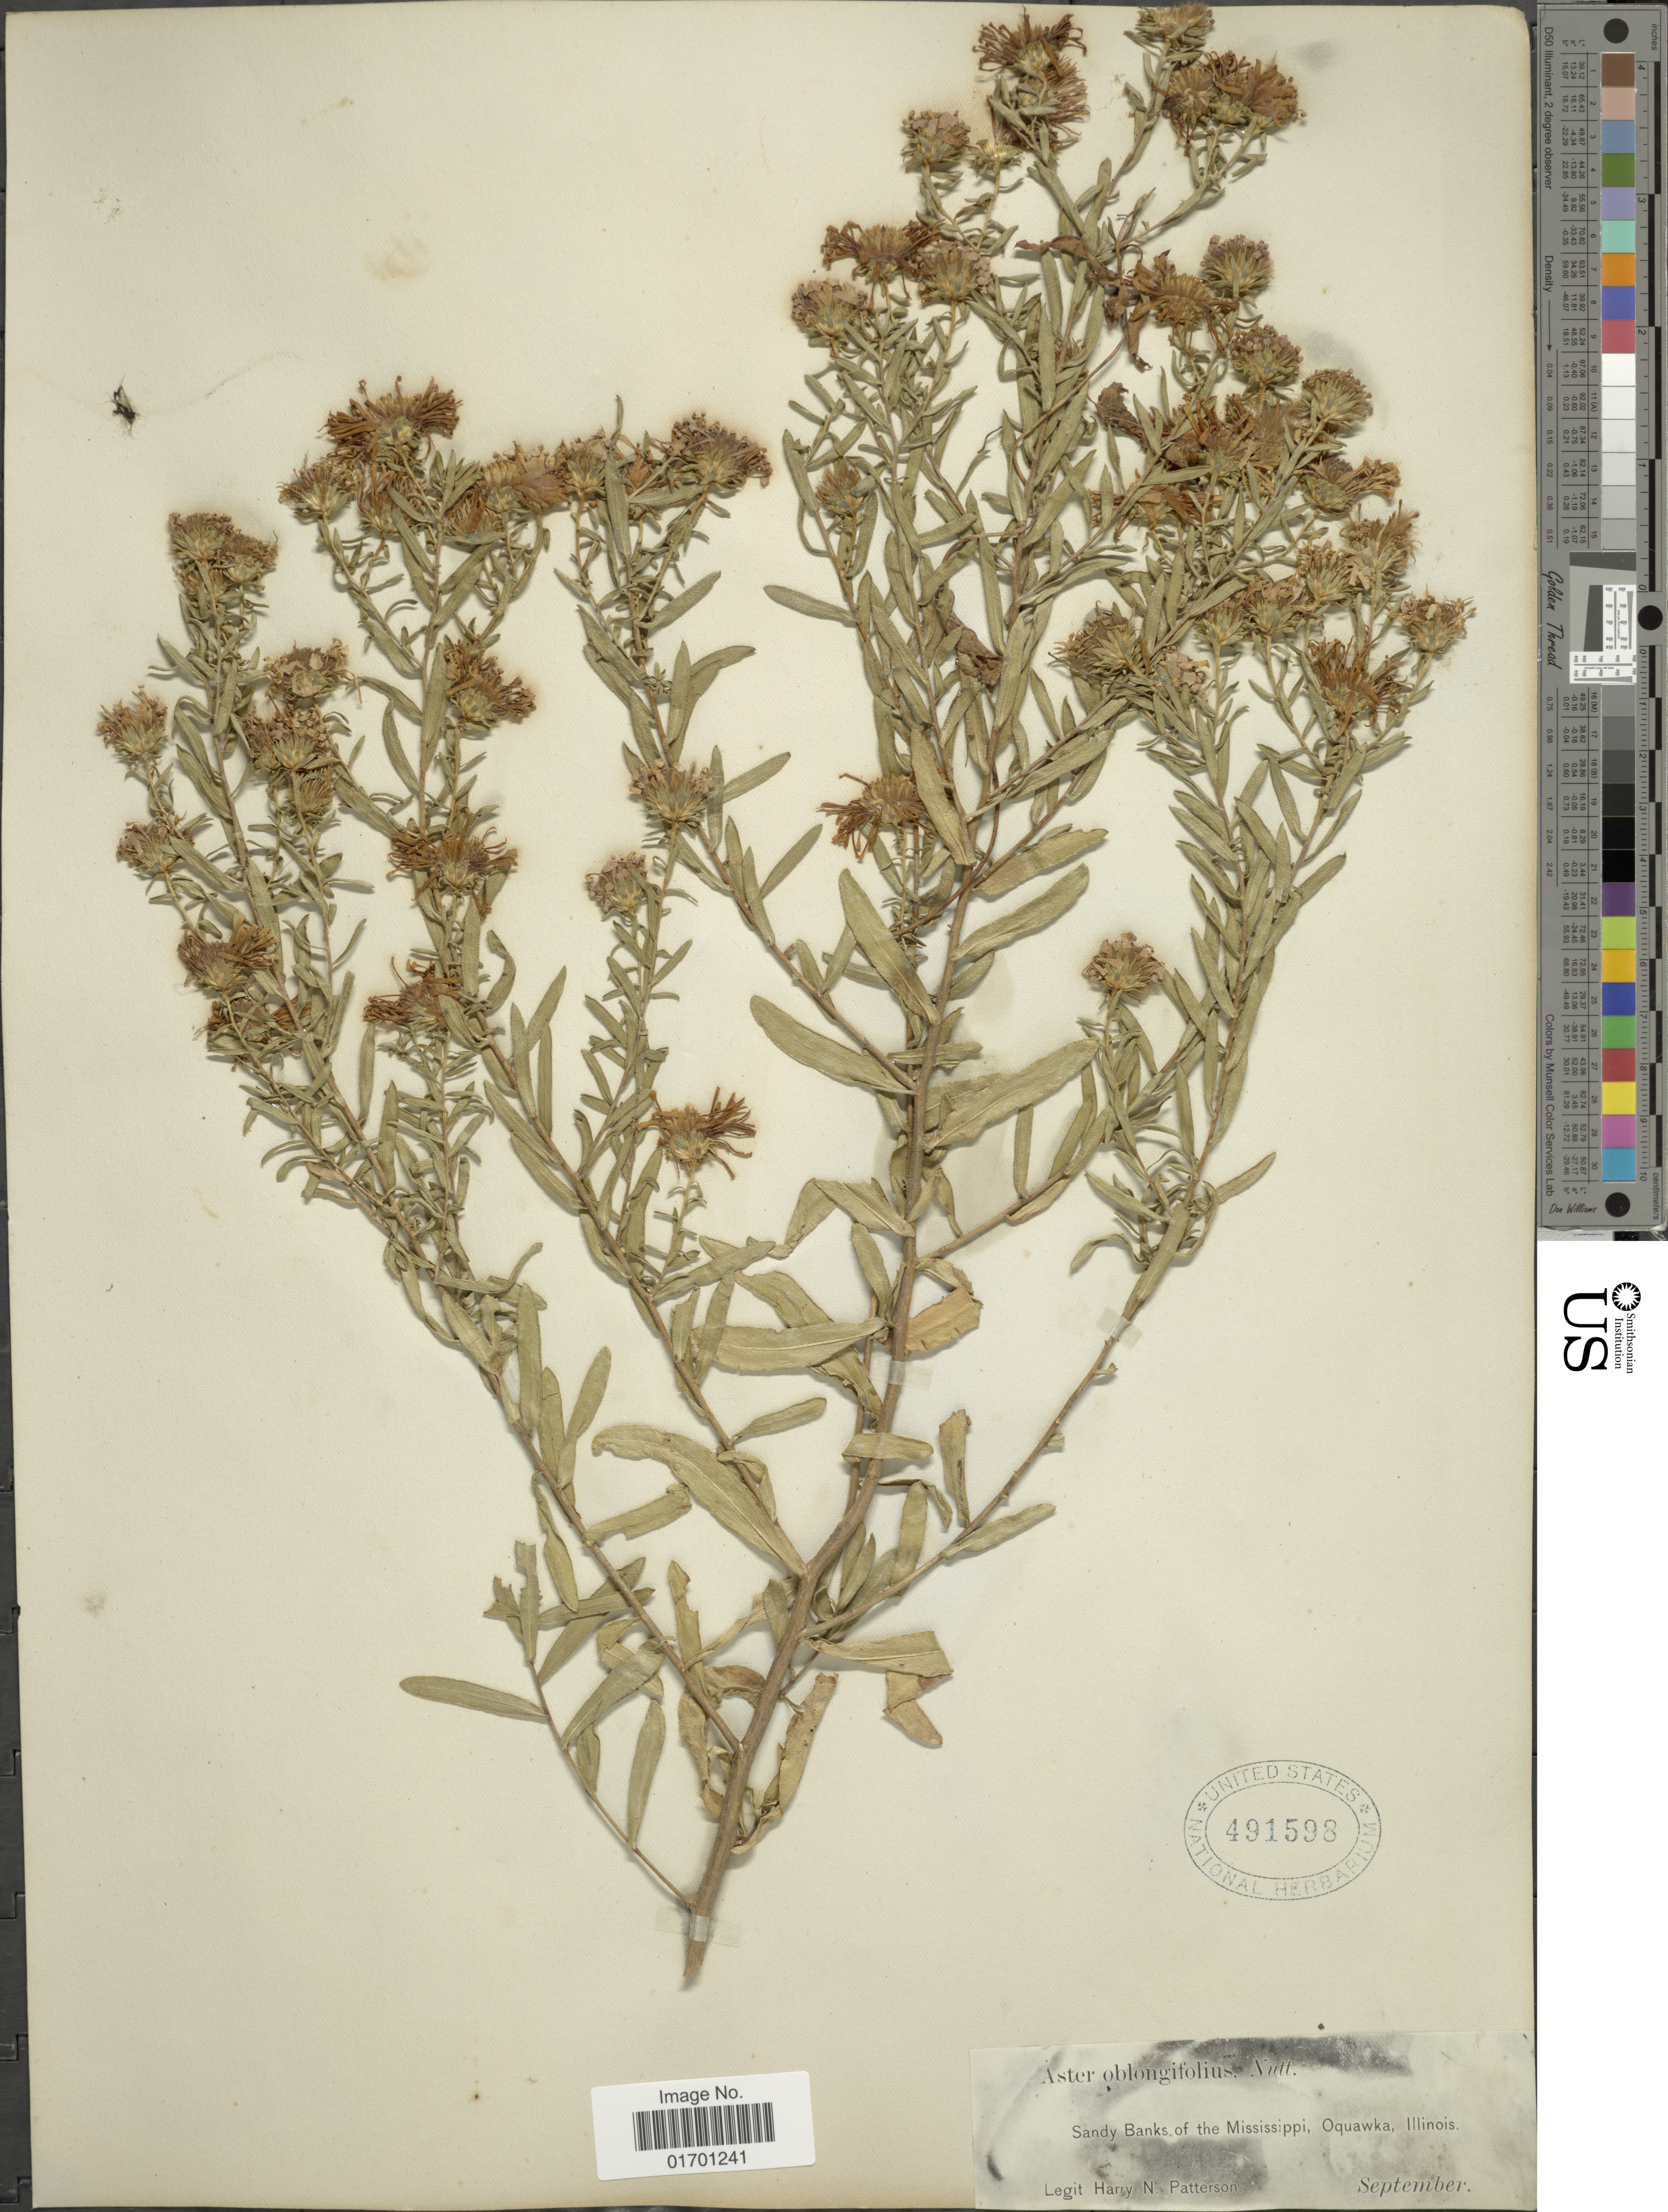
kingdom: Plantae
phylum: Tracheophyta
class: Magnoliopsida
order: Asterales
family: Asteraceae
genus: Symphyotrichum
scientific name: Symphyotrichum oblongifolium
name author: (Nutt.) G.L. Nesom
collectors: H. N. Patterson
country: United States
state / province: Illinois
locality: Sandy Banks of Mississipp, Oquawka.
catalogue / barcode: US 491598